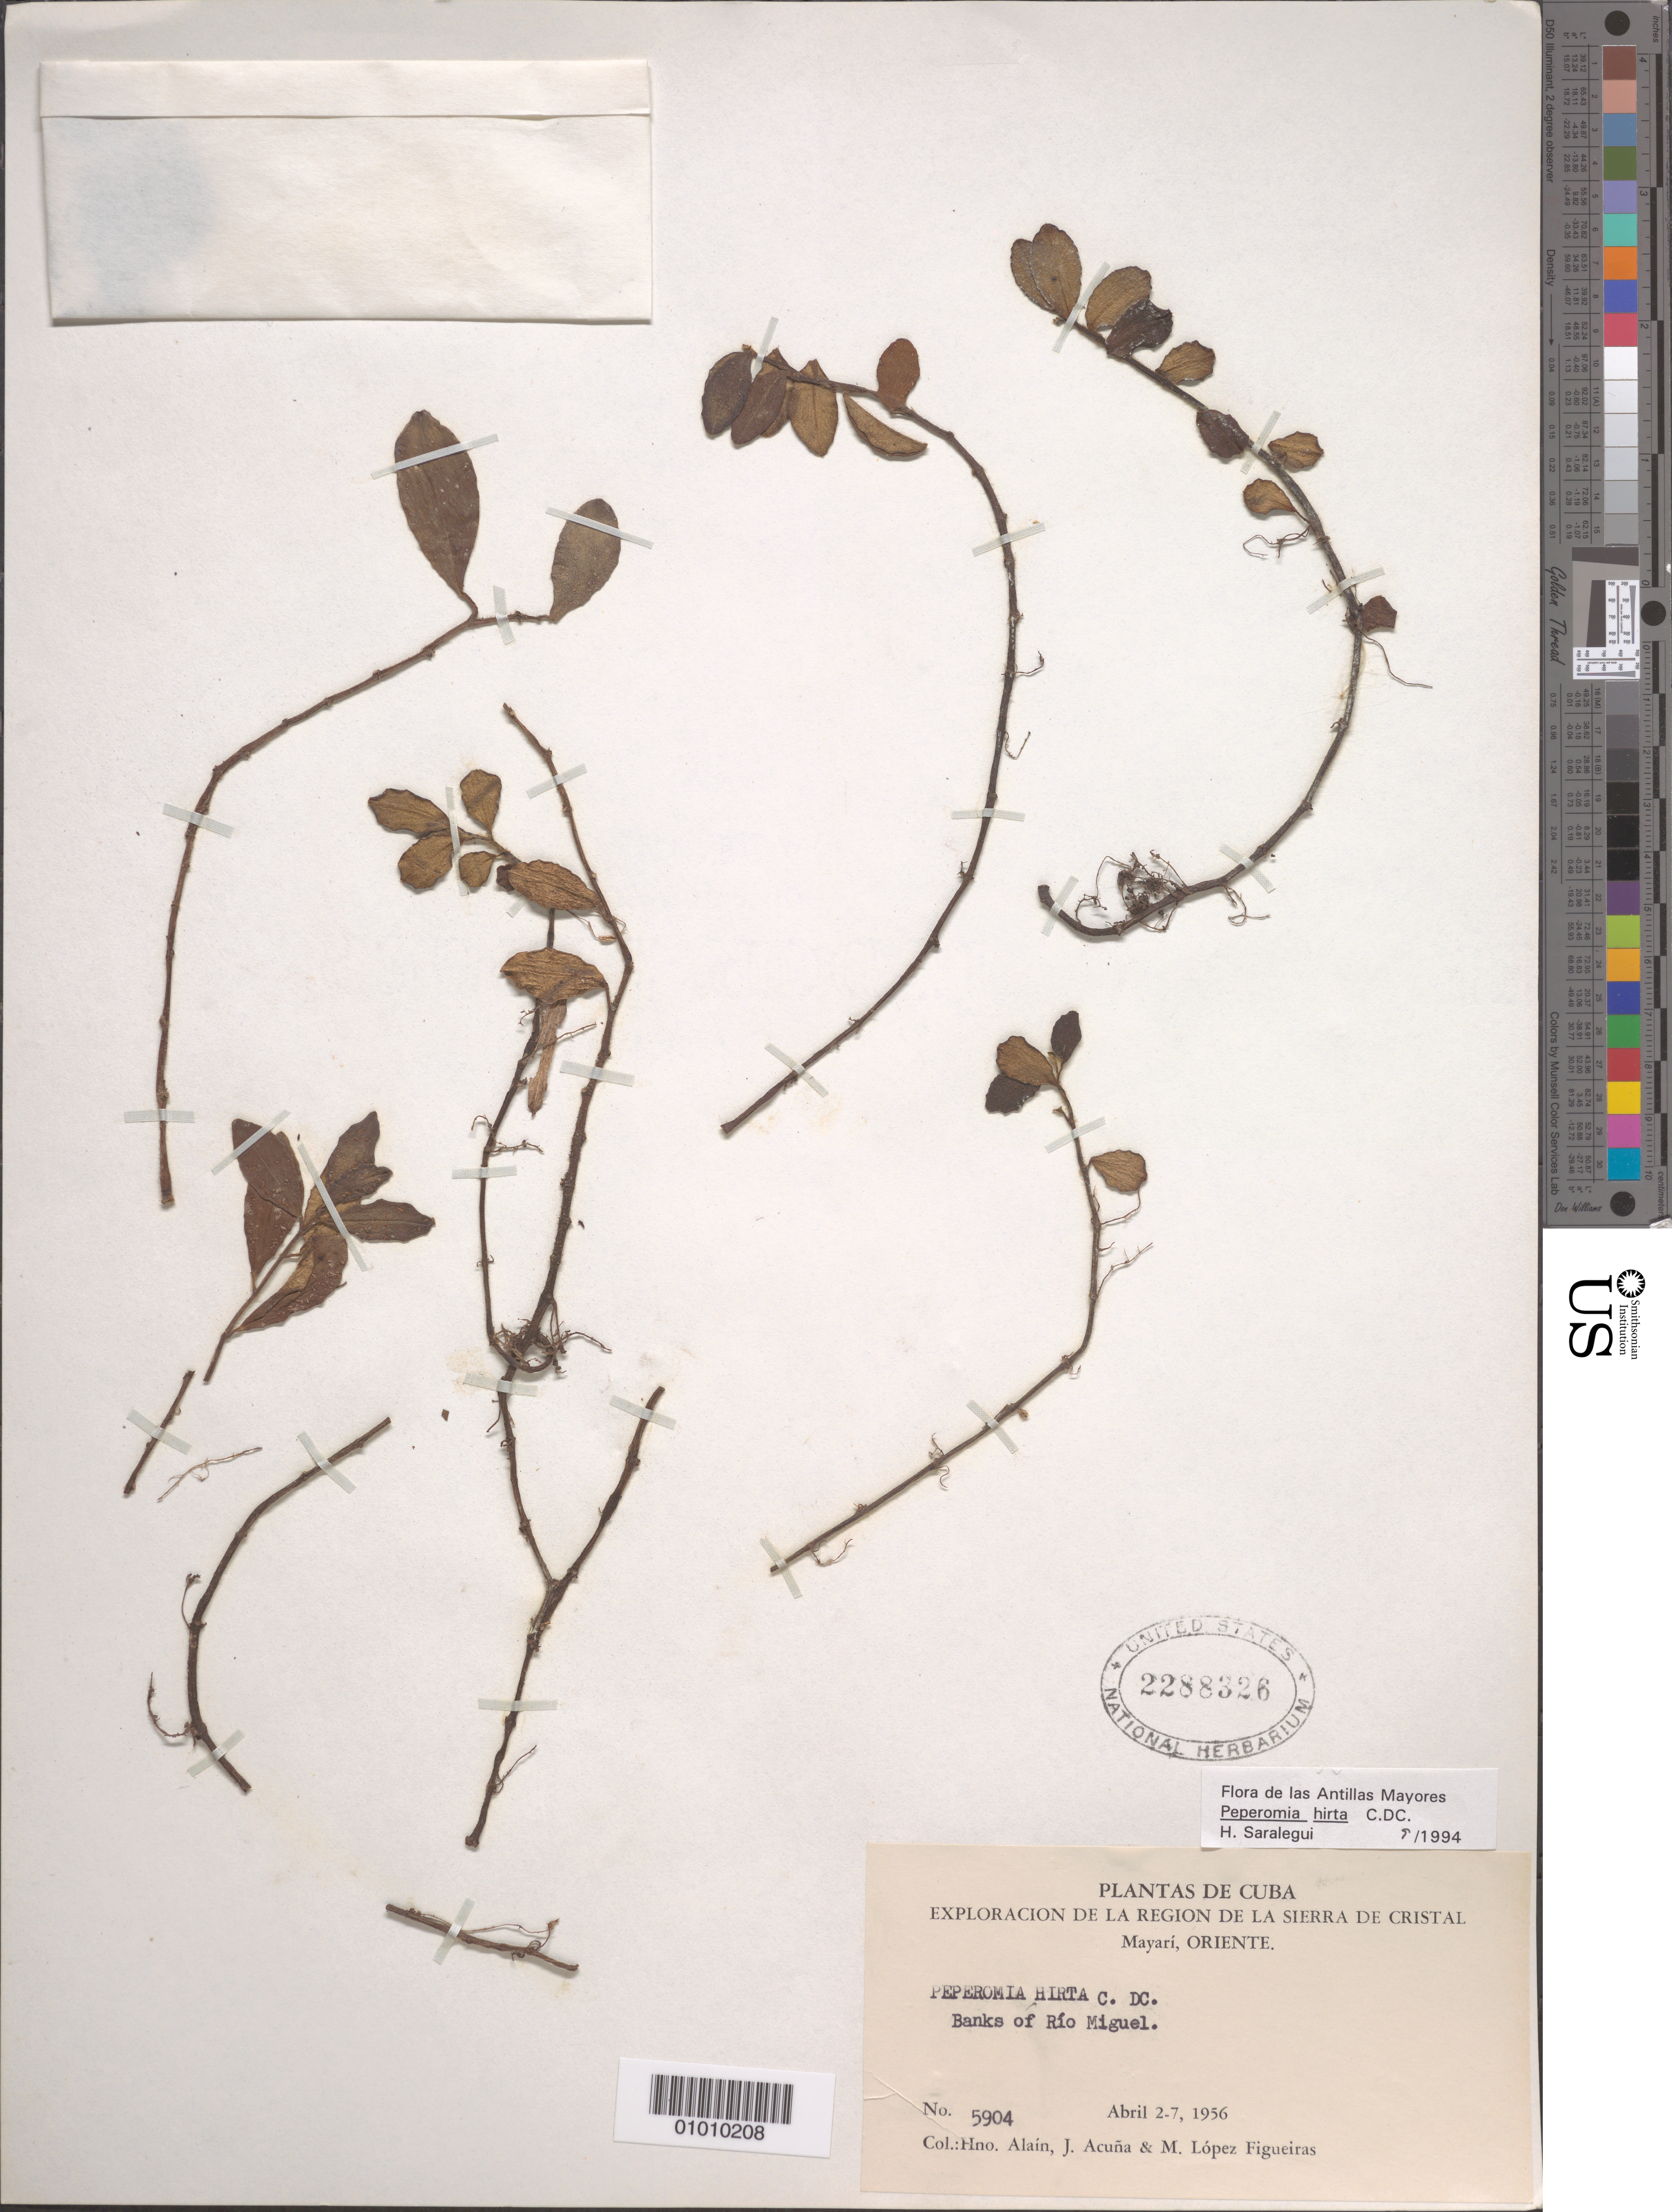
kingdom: Plantae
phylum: Tracheophyta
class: Magnoliopsida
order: Piperales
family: Piperaceae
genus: Peperomia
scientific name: Peperomia hirta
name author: C. DC.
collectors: A. H. Liogier, J. Acuña & M. López Figueiras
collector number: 5904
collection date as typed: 02 Apr 1956 to 07 Apr 1956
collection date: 1956-04-02/1956-04-07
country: Cuba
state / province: Oriente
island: Cuba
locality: Mayari, Oriente Banks of Rio Miguel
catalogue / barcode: US 2288326